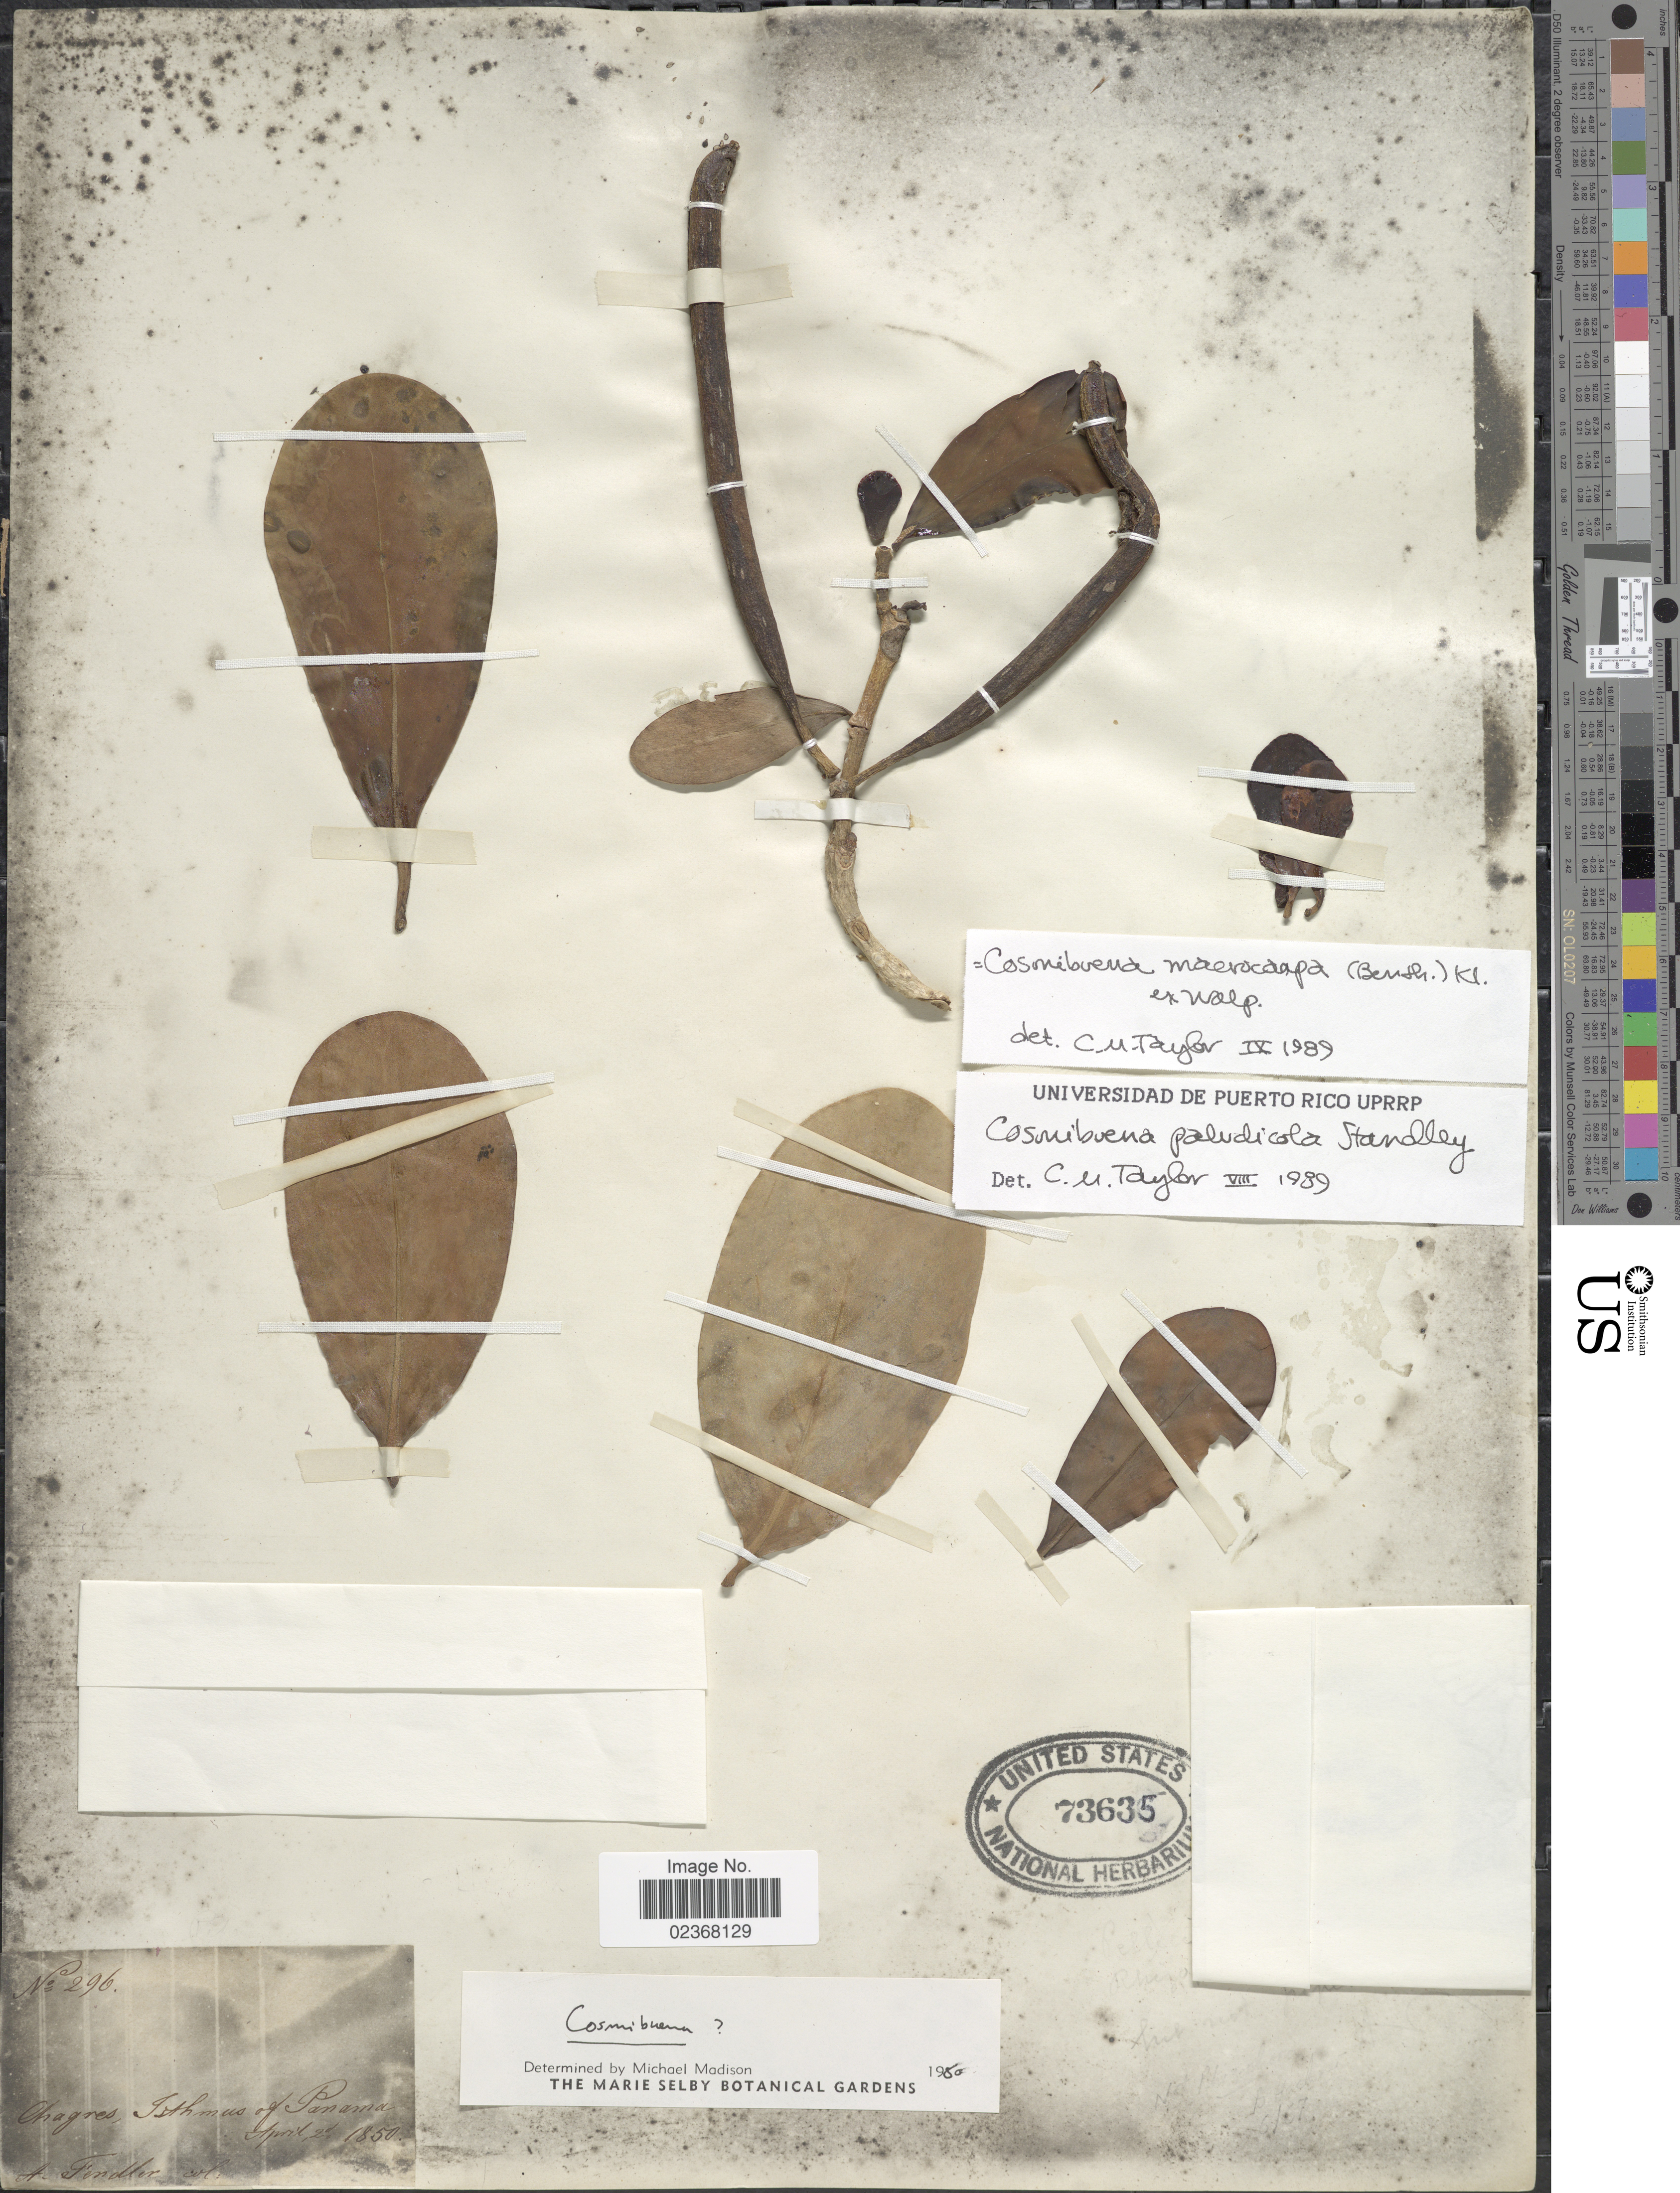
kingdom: Plantae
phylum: Tracheophyta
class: Magnoliopsida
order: Gentianales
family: Rubiaceae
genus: Cosmibuena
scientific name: Cosmibuena macrocarpa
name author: (Benth.) Klotzsch ex Walp.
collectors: A. Fendler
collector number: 296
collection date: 1850-04-02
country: Panama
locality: Chagres, Isthmus of Panama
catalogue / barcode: US 73635